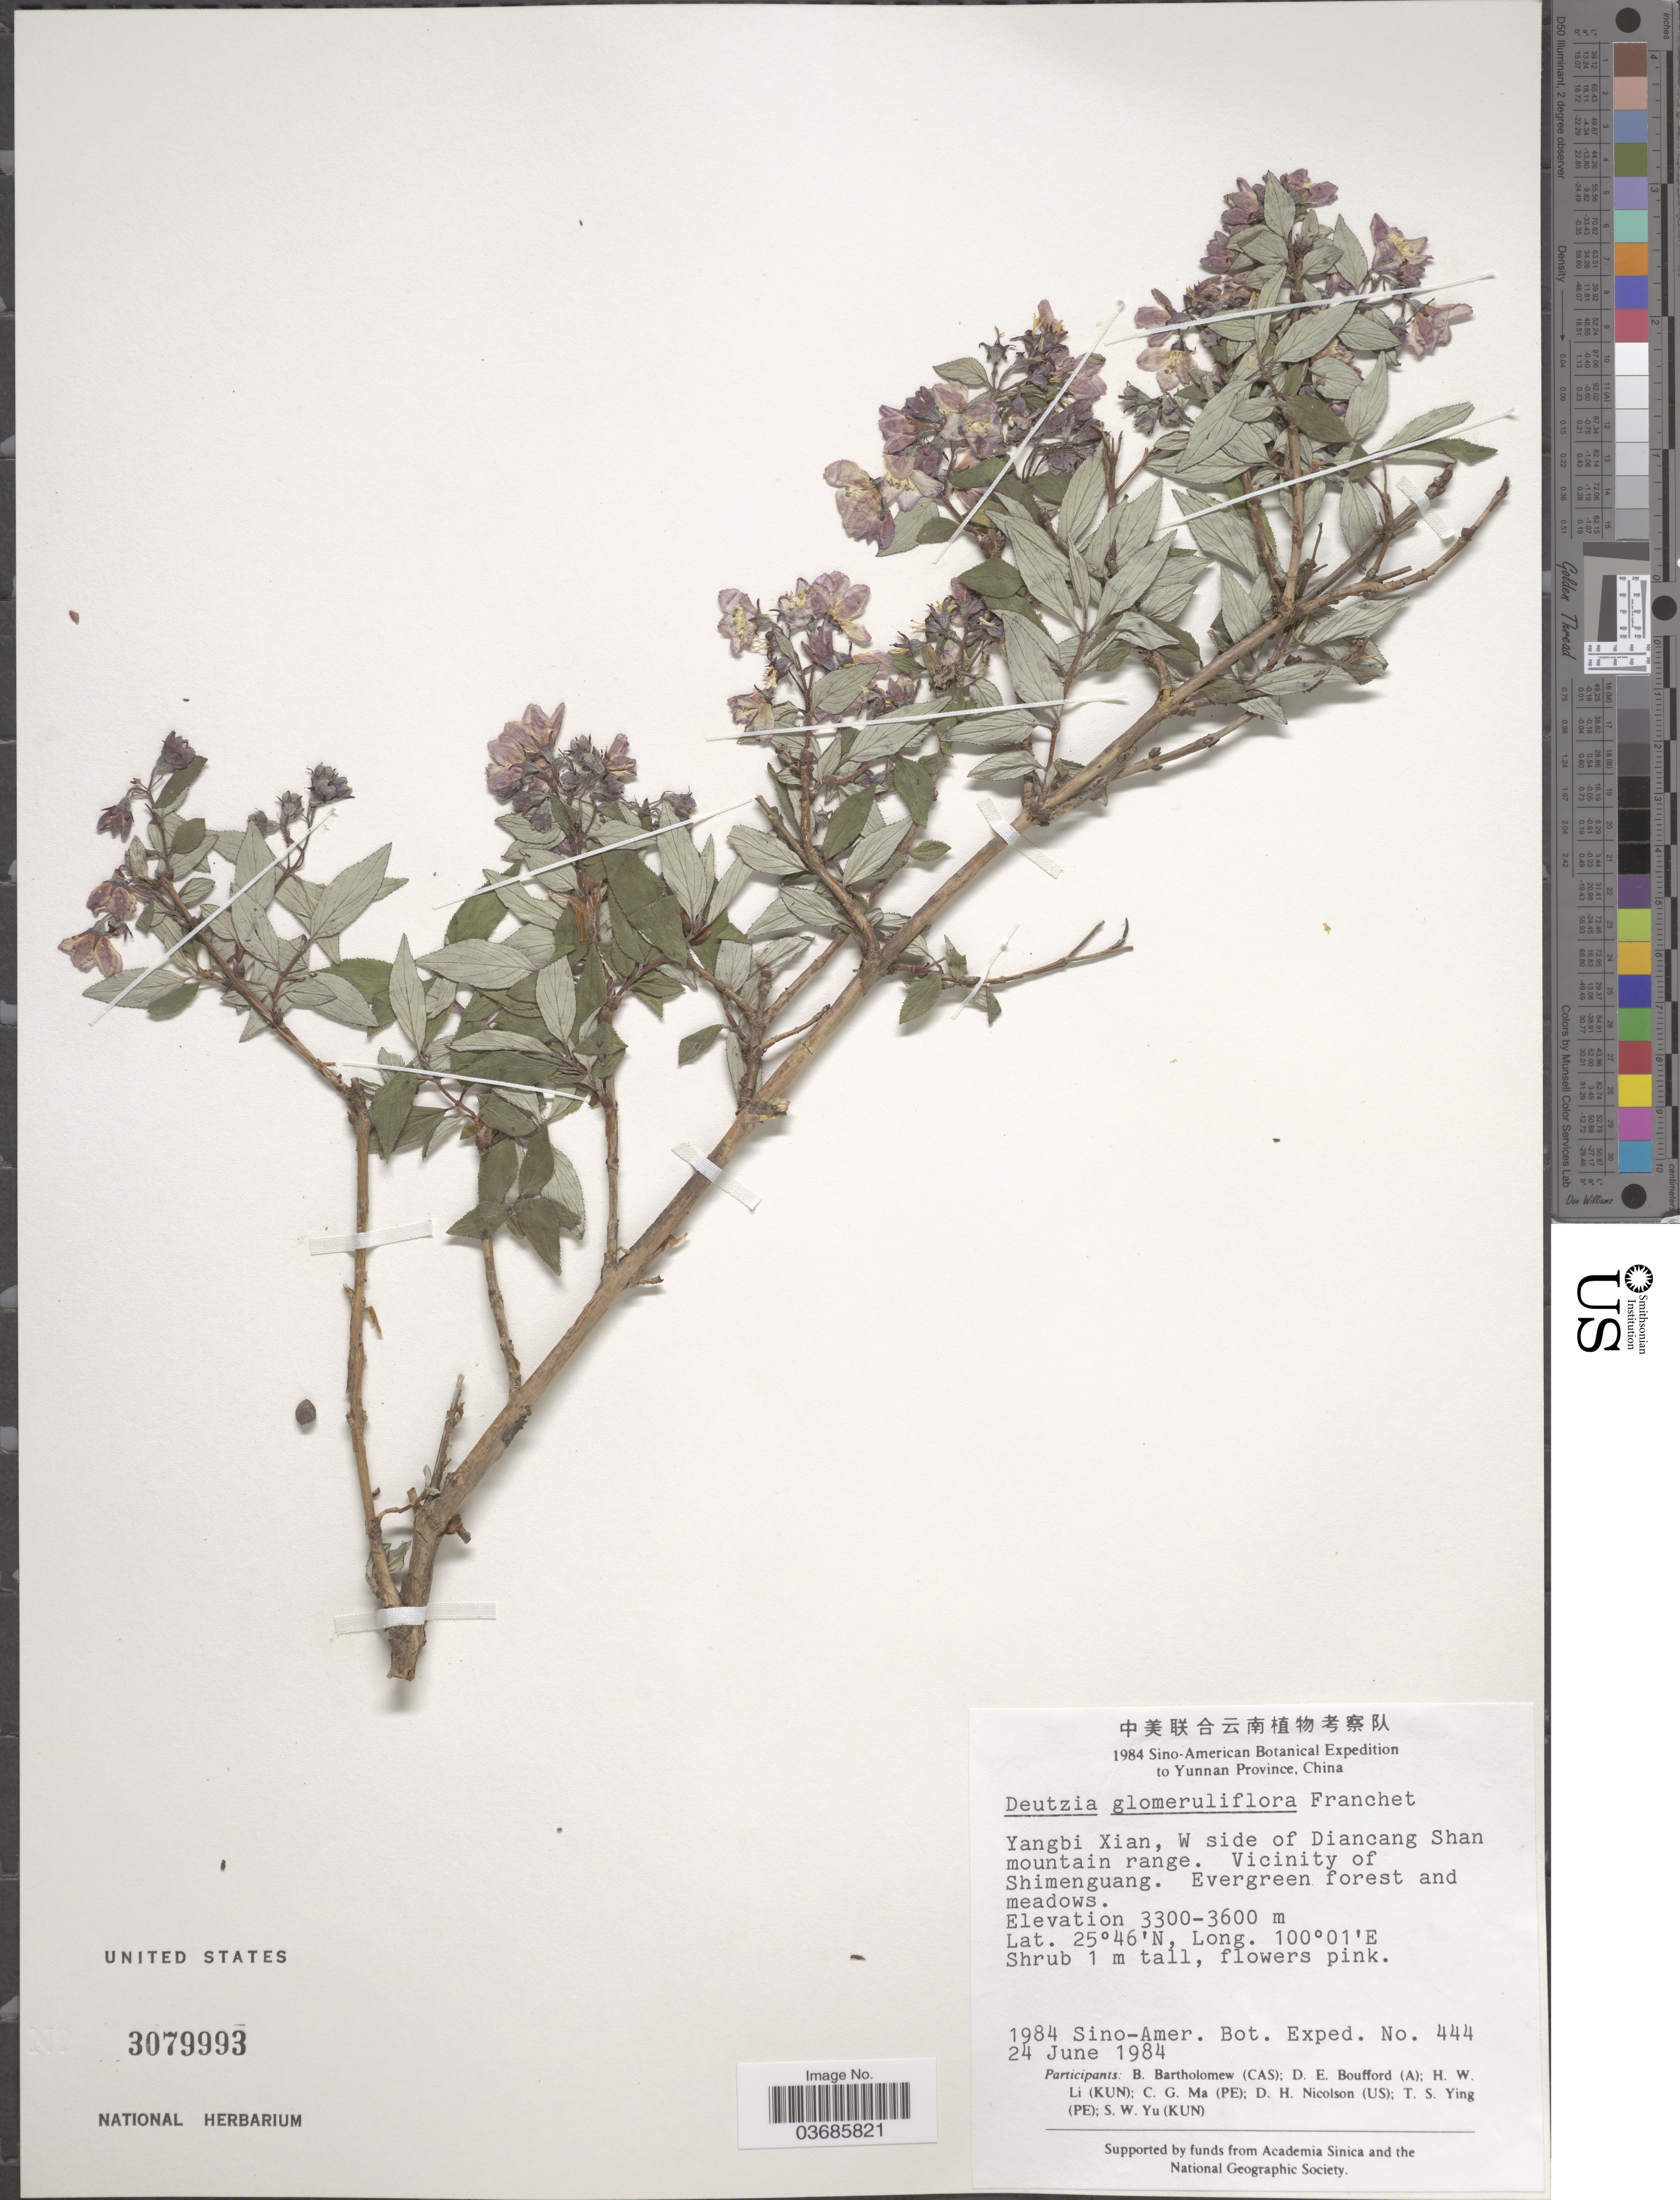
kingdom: Plantae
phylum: Tracheophyta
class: Magnoliopsida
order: Cornales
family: Hydrangeaceae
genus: Deutzia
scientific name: Deutzia glomeruliflora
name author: Franch.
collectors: B. Bartholomew, D. E. Boufford, H. W. Li, C. Ma & et al.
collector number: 444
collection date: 1984-06-24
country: China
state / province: Yunnan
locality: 1984 Sino-American Botanical Expedition to Yunnan Province, China. Yangbi Xian, W side of Diancang Shan mountain range. Vicinity of Shimenguang. Evergreen forest and meadows.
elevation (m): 3300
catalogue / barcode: US 3079993